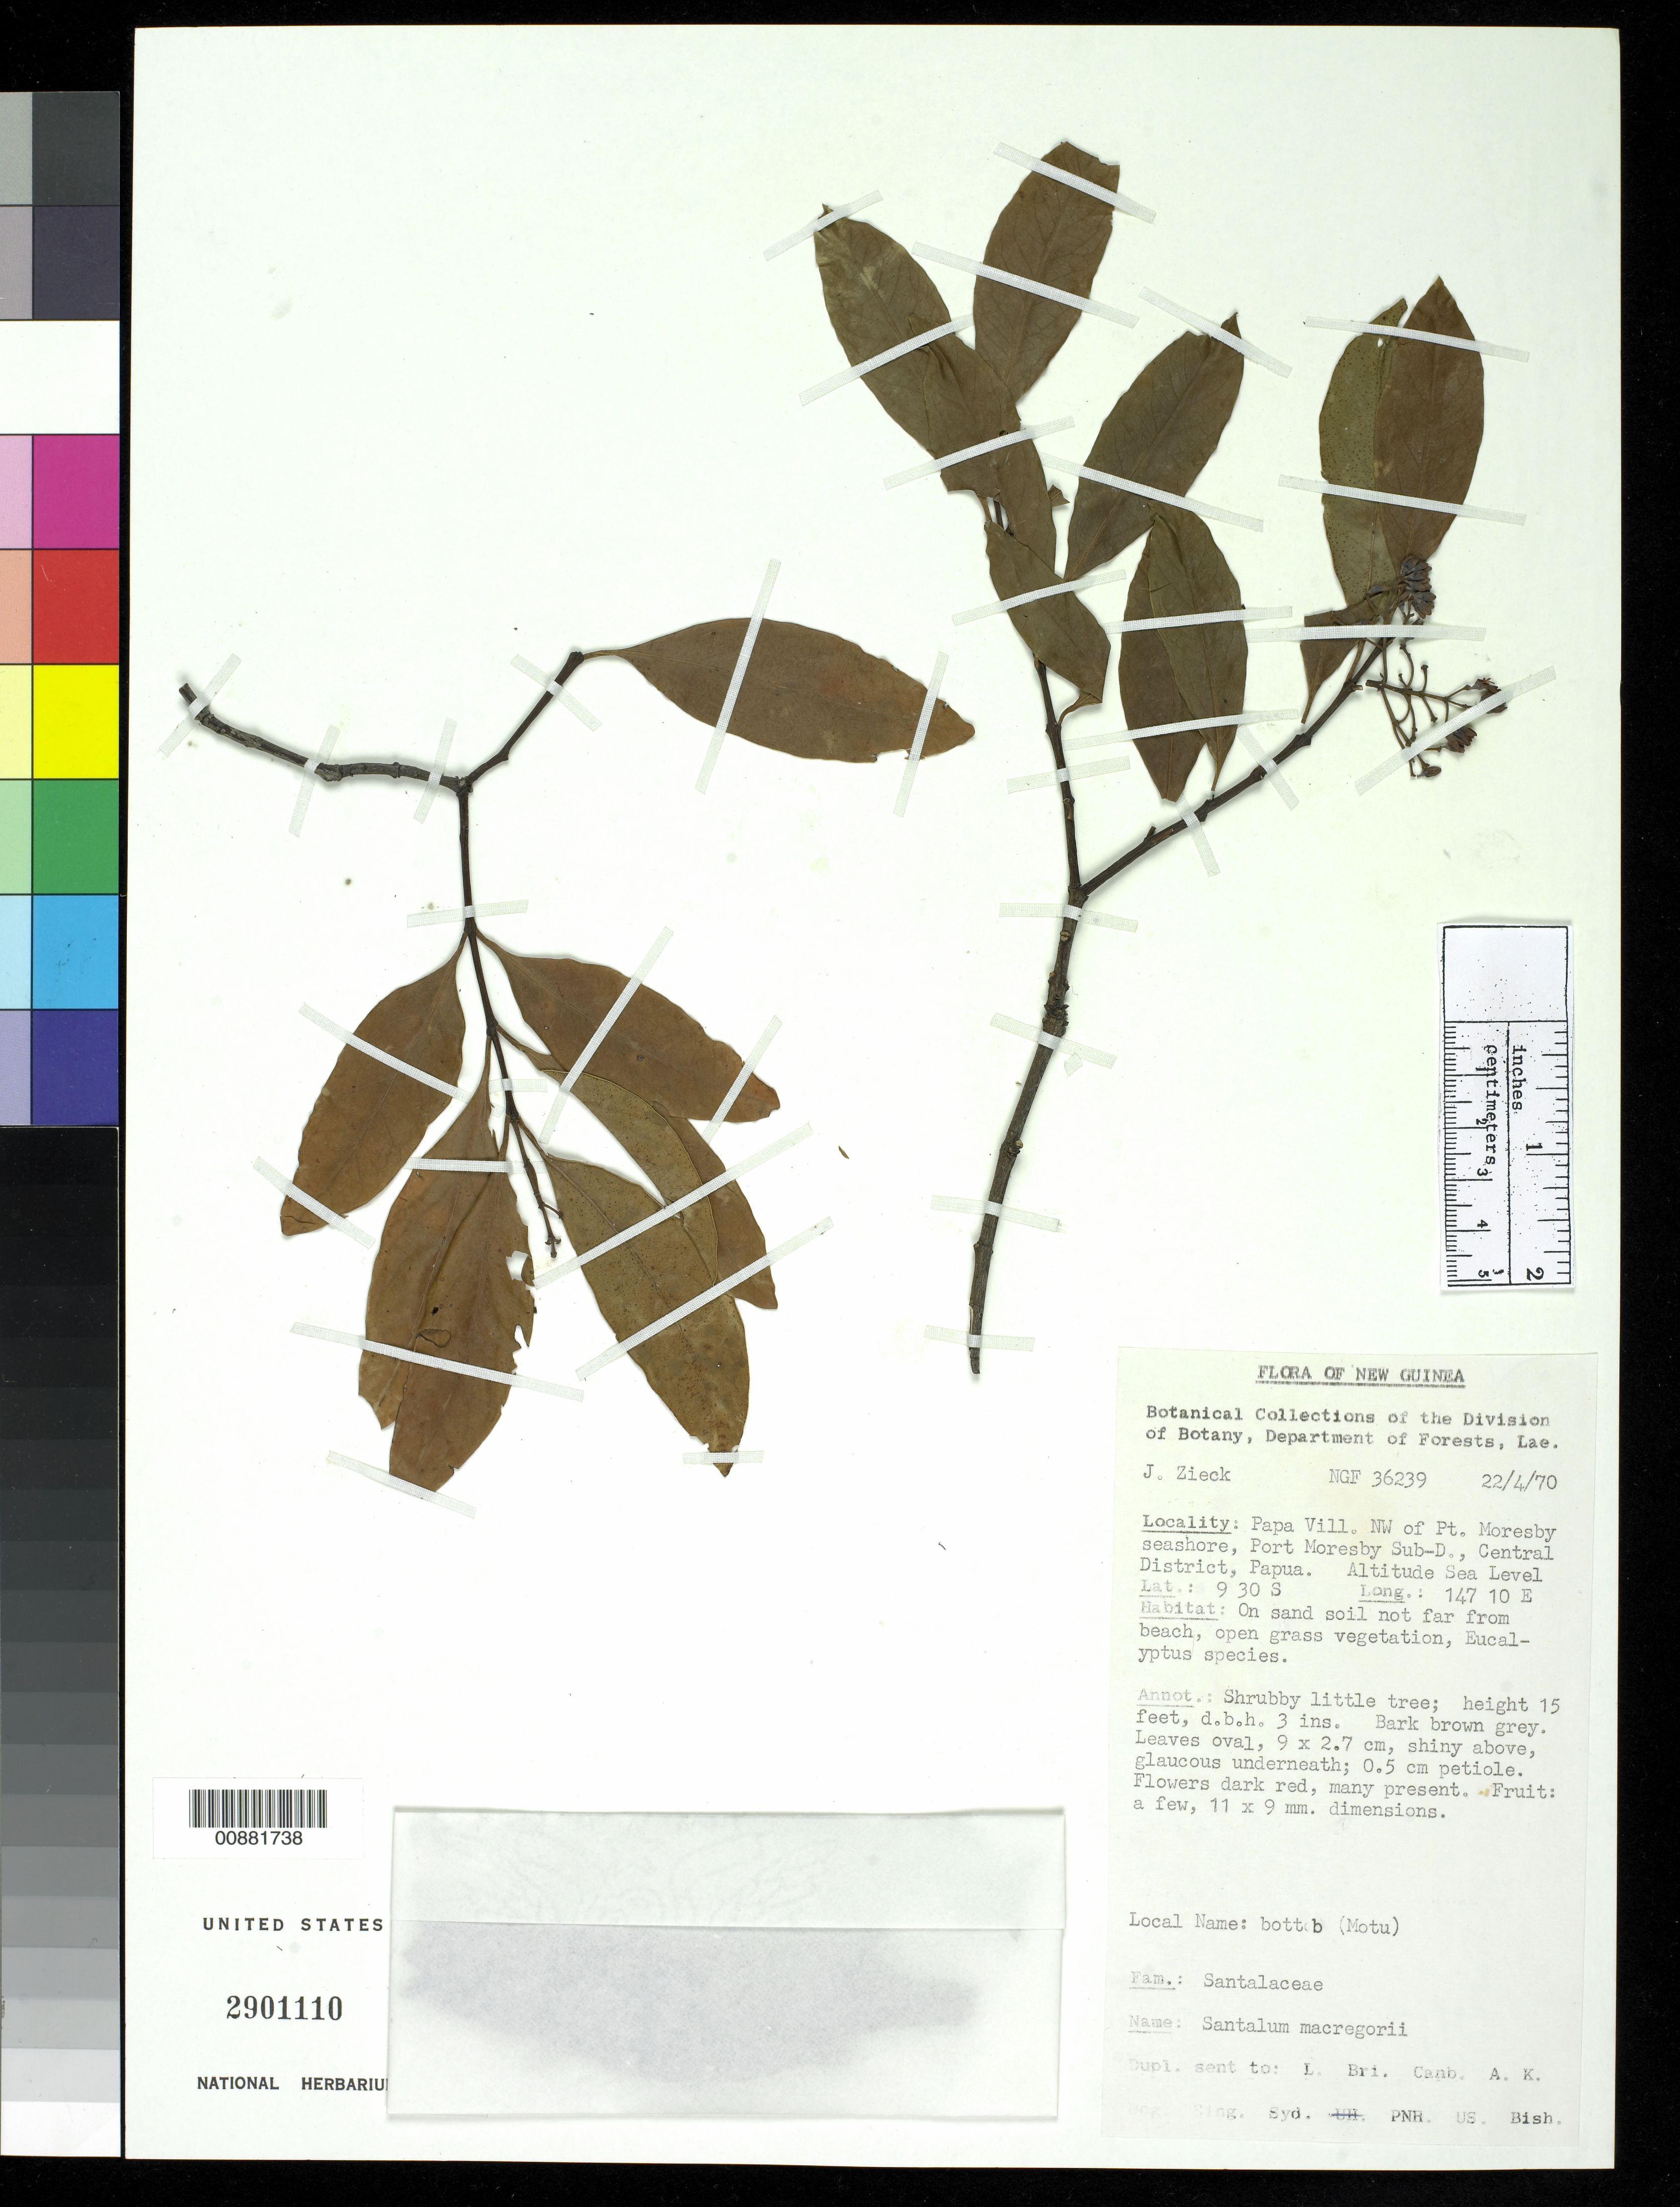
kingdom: Plantae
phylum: Tracheophyta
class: Magnoliopsida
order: Santalales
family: Santalaceae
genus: Santalum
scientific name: Santalum macgregorii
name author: F. Muell.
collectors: J. Zieck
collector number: NGF 36239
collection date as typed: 22 Apr 1970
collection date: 1970-04-22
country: Papua New Guinea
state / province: Central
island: New Guinea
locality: Papua village, NW of Pt. Moresby seashore, Port Moresby Sub-D., Papua, Louisiade Arch.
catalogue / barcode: US 2901110